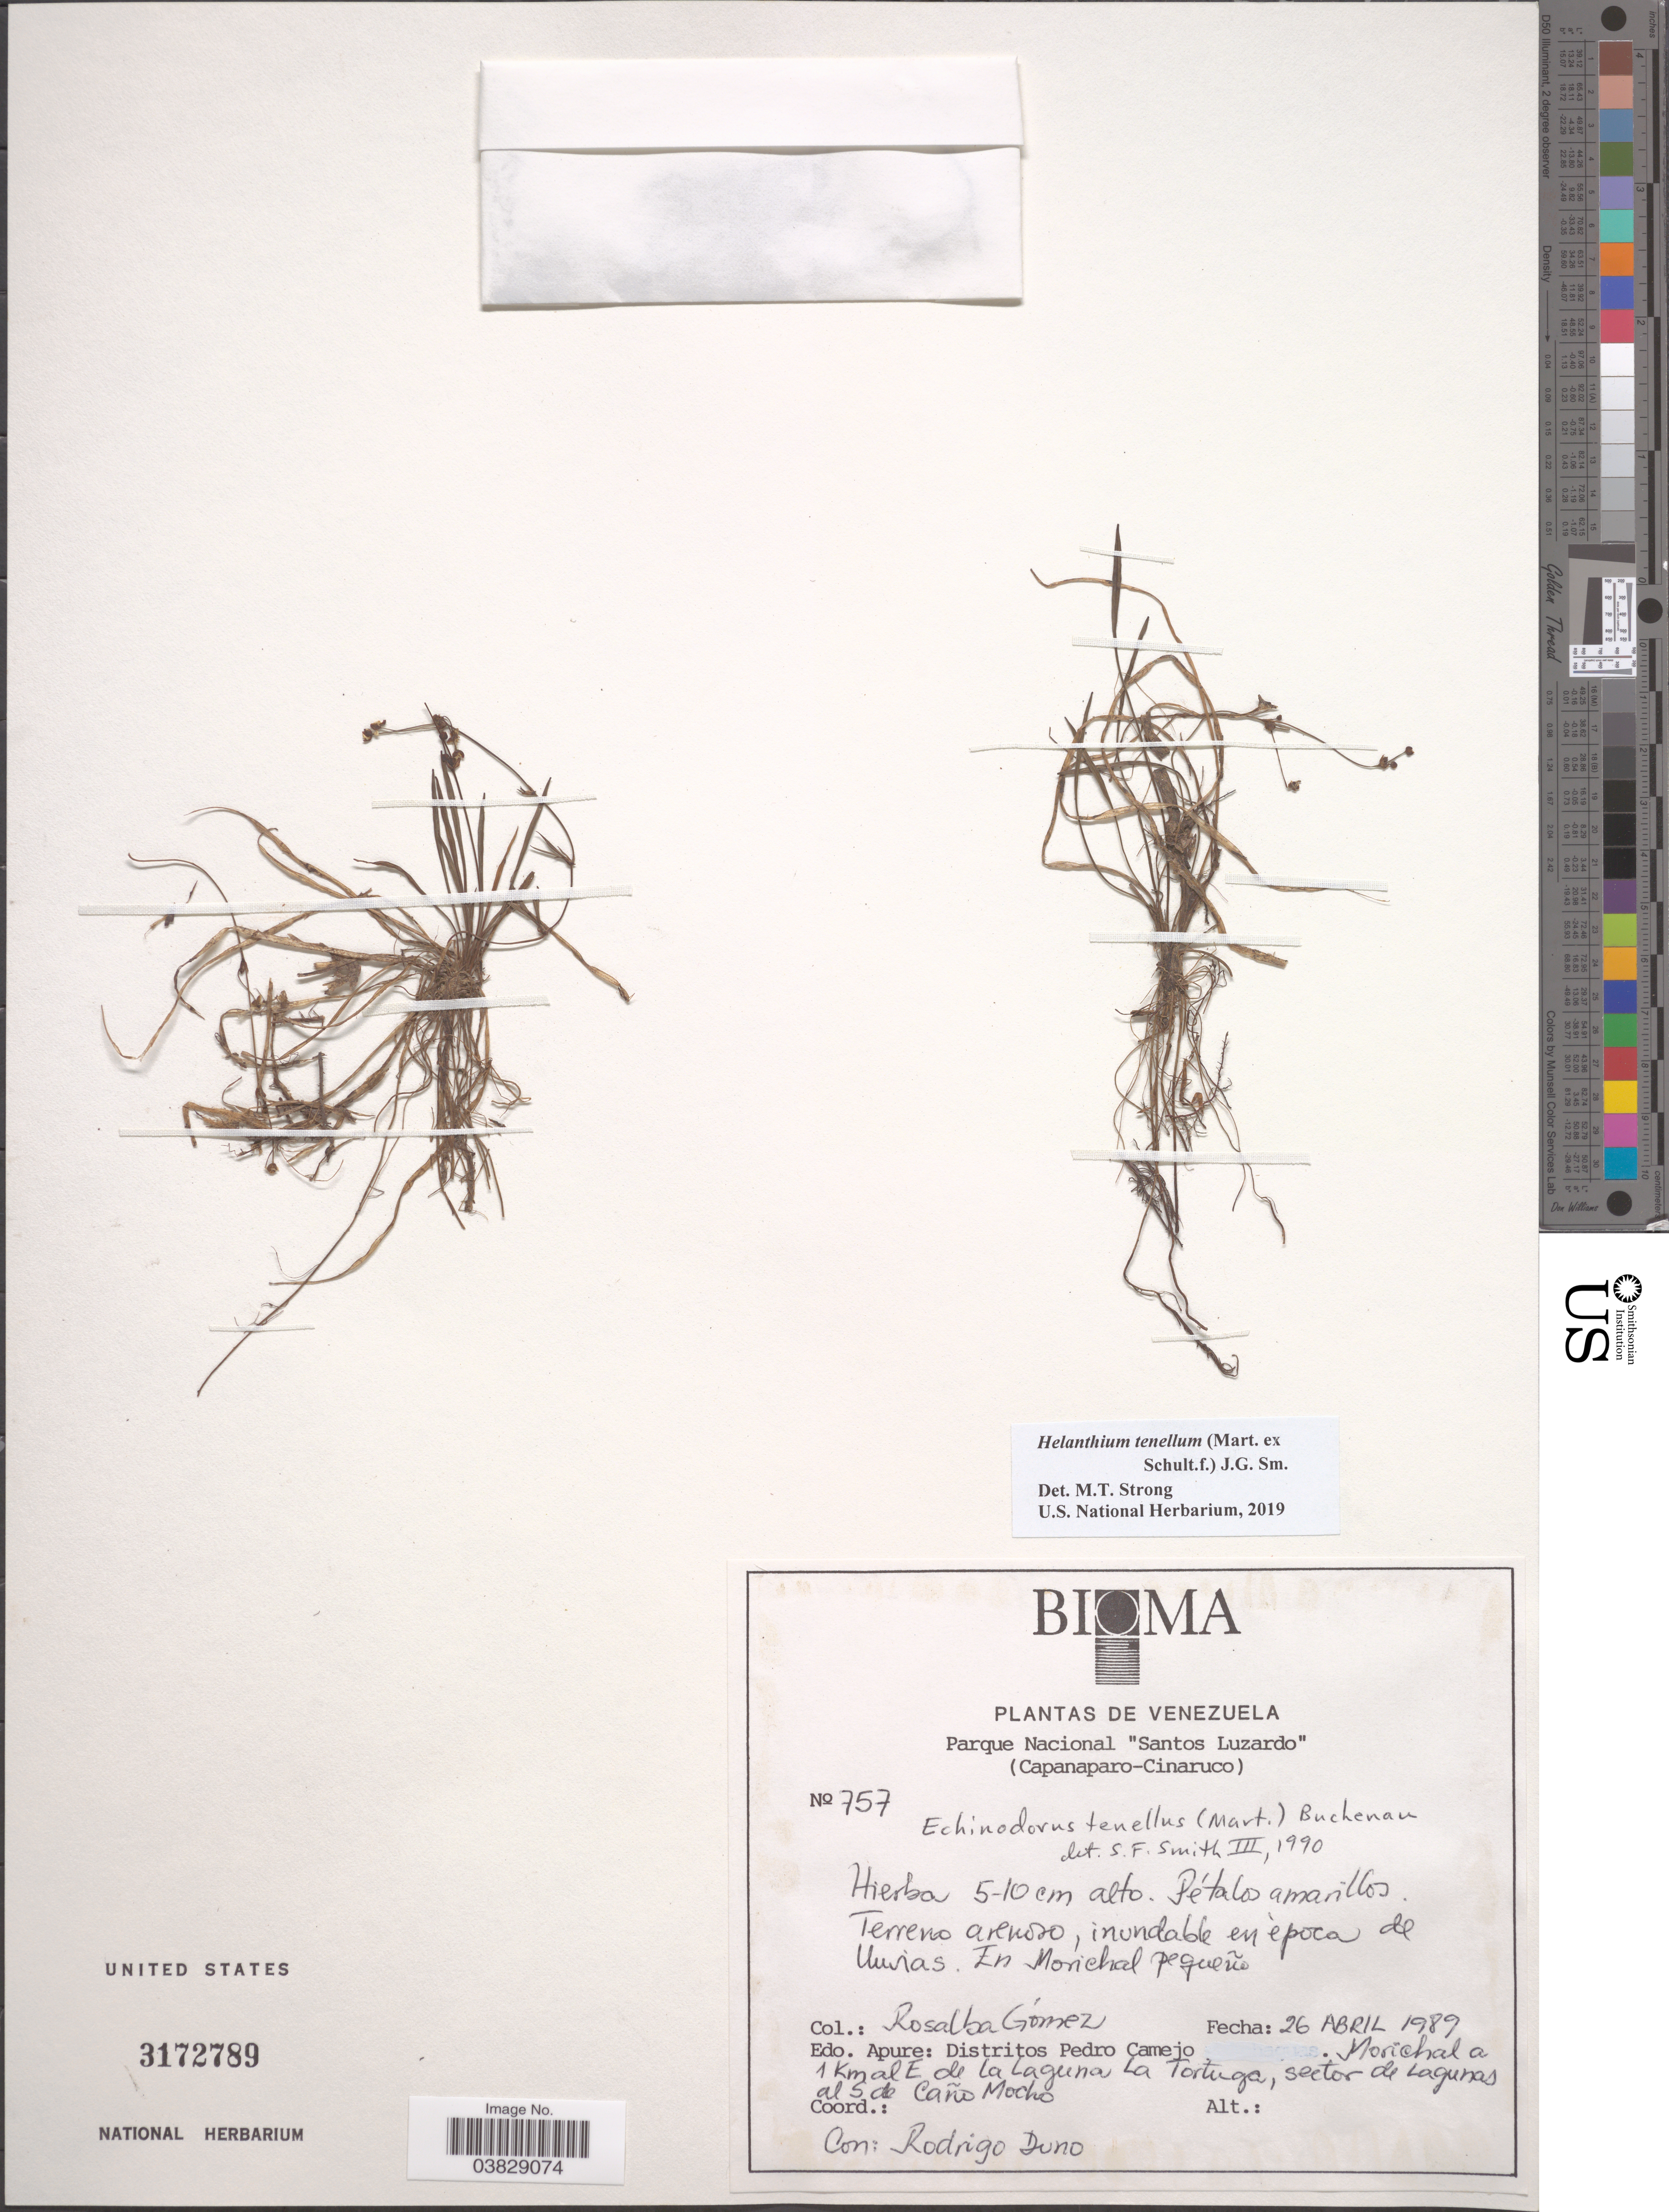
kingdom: Plantae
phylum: Tracheophyta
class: Liliopsida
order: Alismatales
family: Alismataceae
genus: Helanthium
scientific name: Helanthium tenellum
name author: (Mart. ex Schult. f.) J.G. Sm.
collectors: R. Gómez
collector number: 757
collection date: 1989-04-26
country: Venezuela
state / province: Apure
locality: Terreno arnoso, inundable en època de Uuvias, En Morichal pequeño. Distritos Pedro Camejo. 1 Km al E de La Laguna, La Tortuga, sector de Lagunas al S de Caño Mocho.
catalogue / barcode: US 3172789